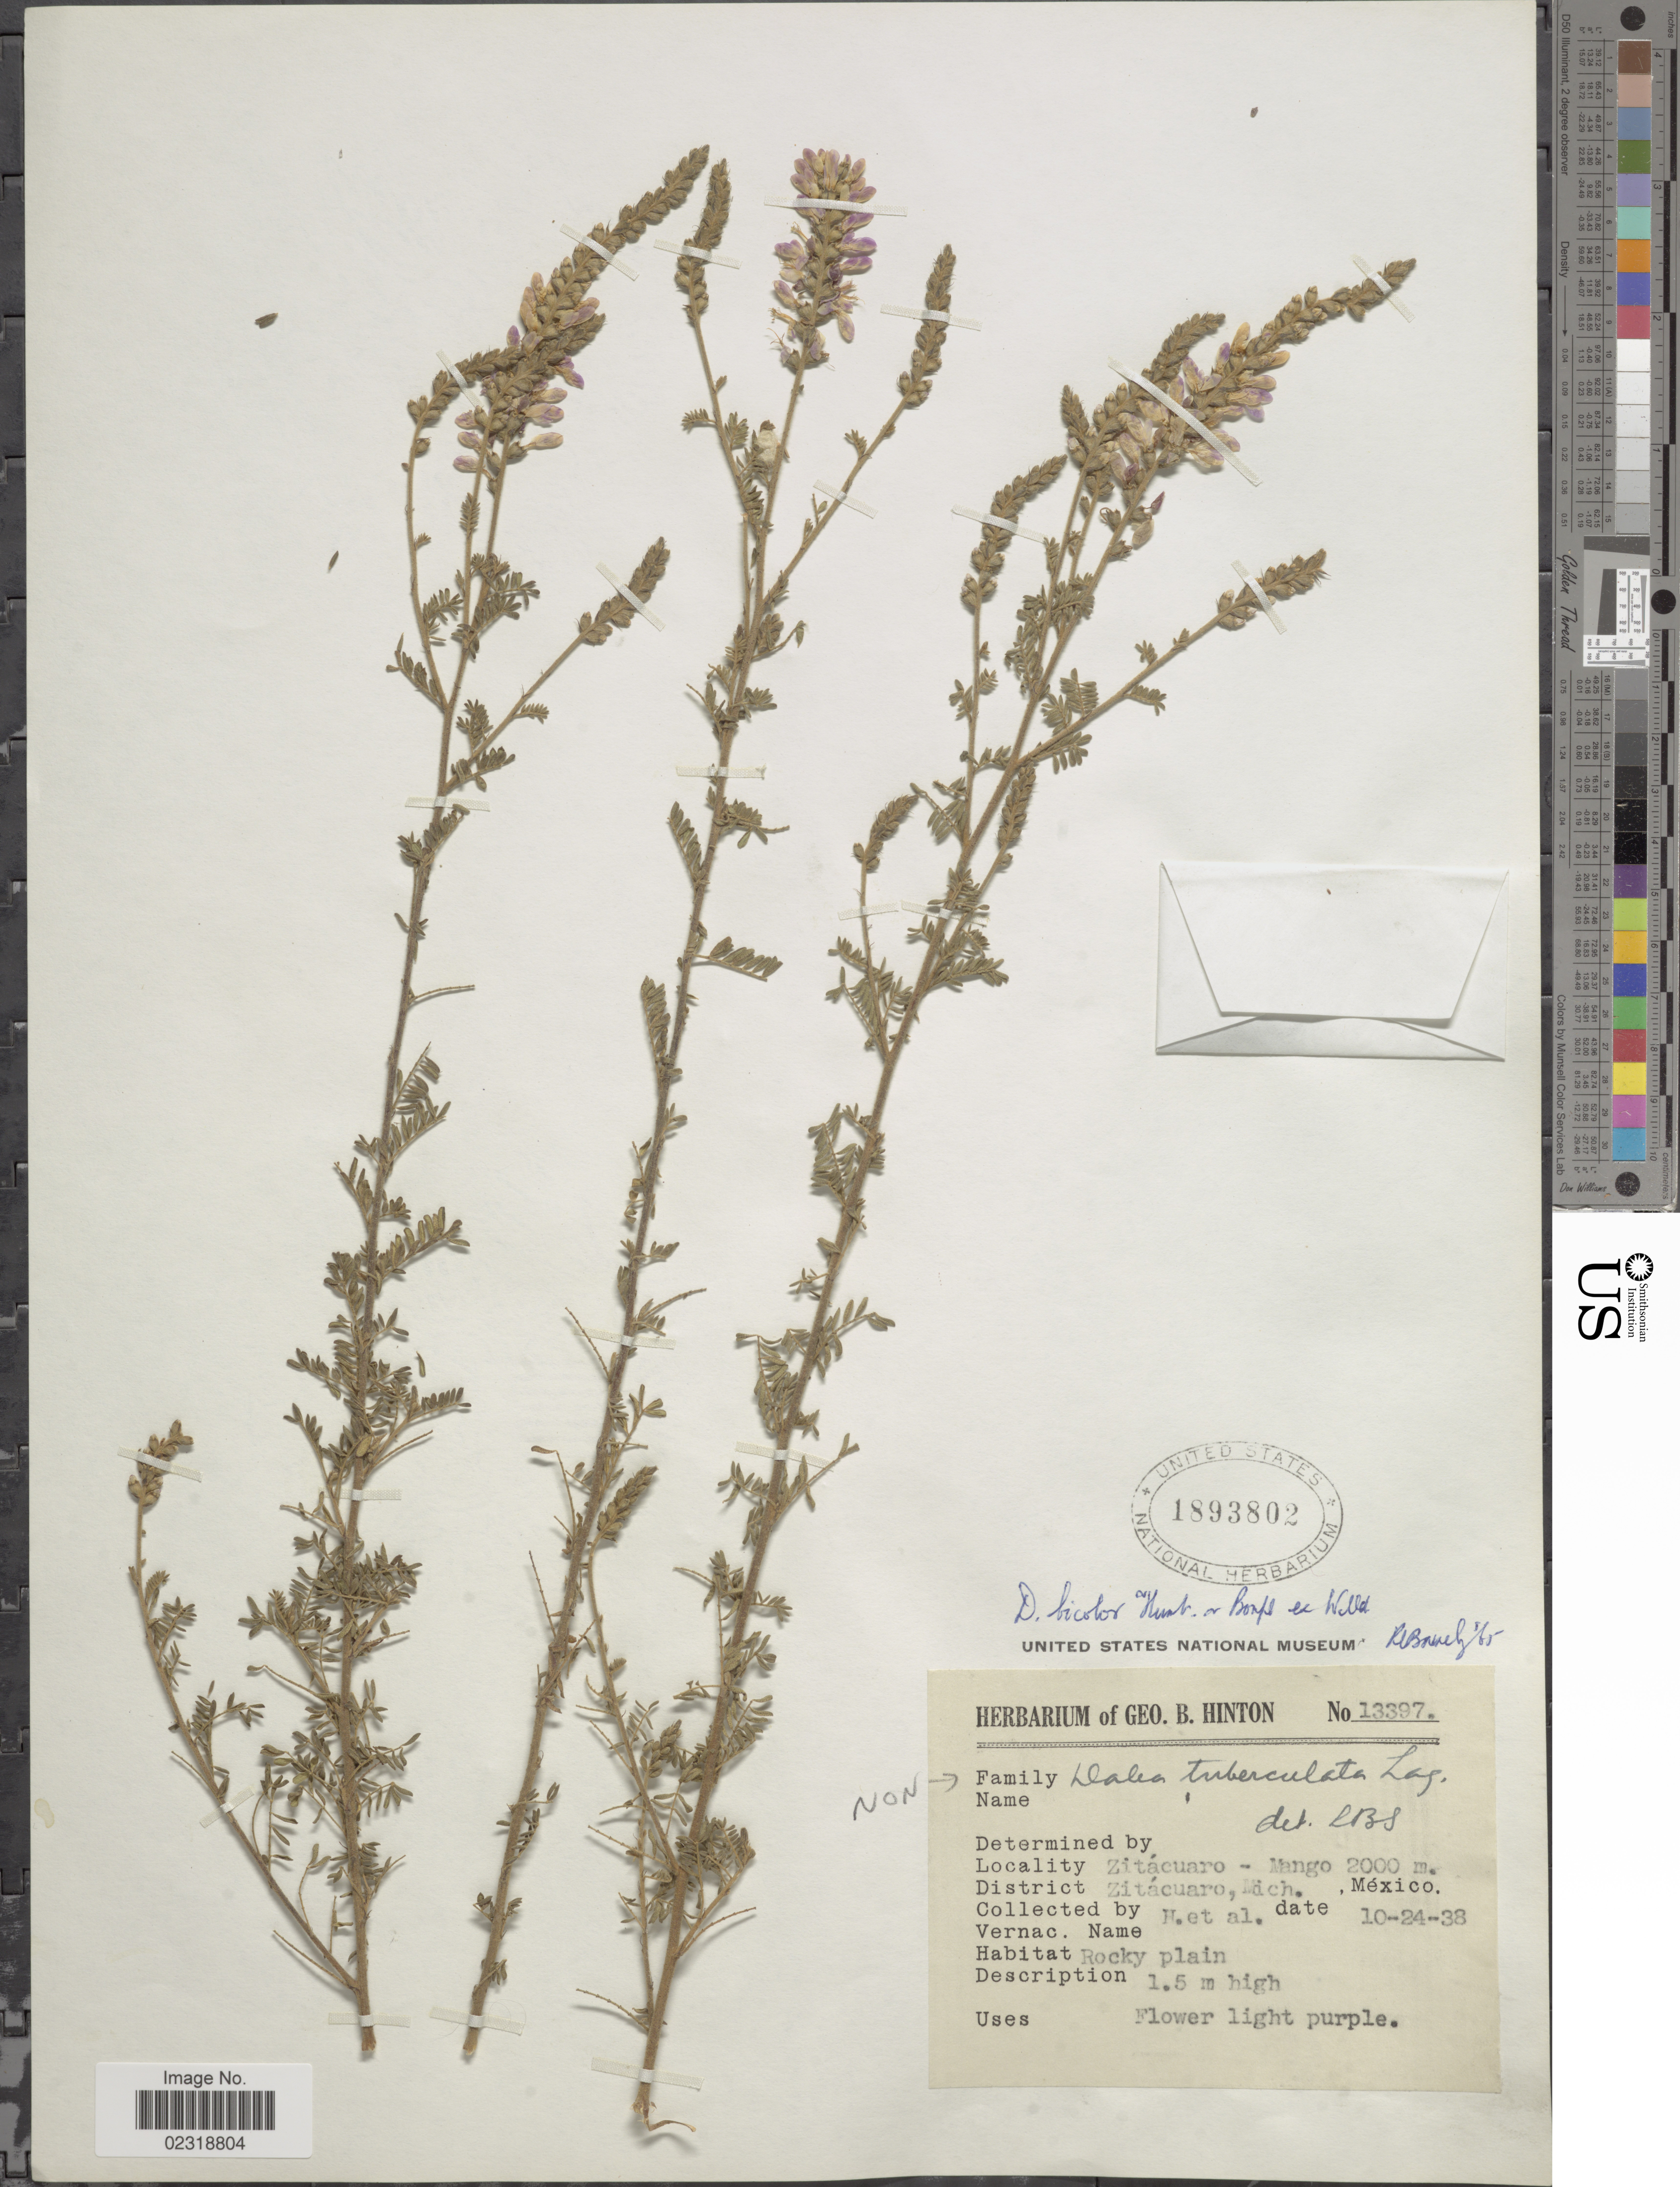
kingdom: Plantae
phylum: Tracheophyta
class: Magnoliopsida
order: Fabales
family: Fabaceae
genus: Dalea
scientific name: Dalea bicolor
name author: Humb. & Bonpl. ex Willd.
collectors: G. B. Hinton & et al.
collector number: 13397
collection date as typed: Transcribed d/m/y: 24/10/38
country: Mexico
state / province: Michoacán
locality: Zitacuaro-Mango, District Zitacuaro.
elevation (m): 2000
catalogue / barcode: US 1893802